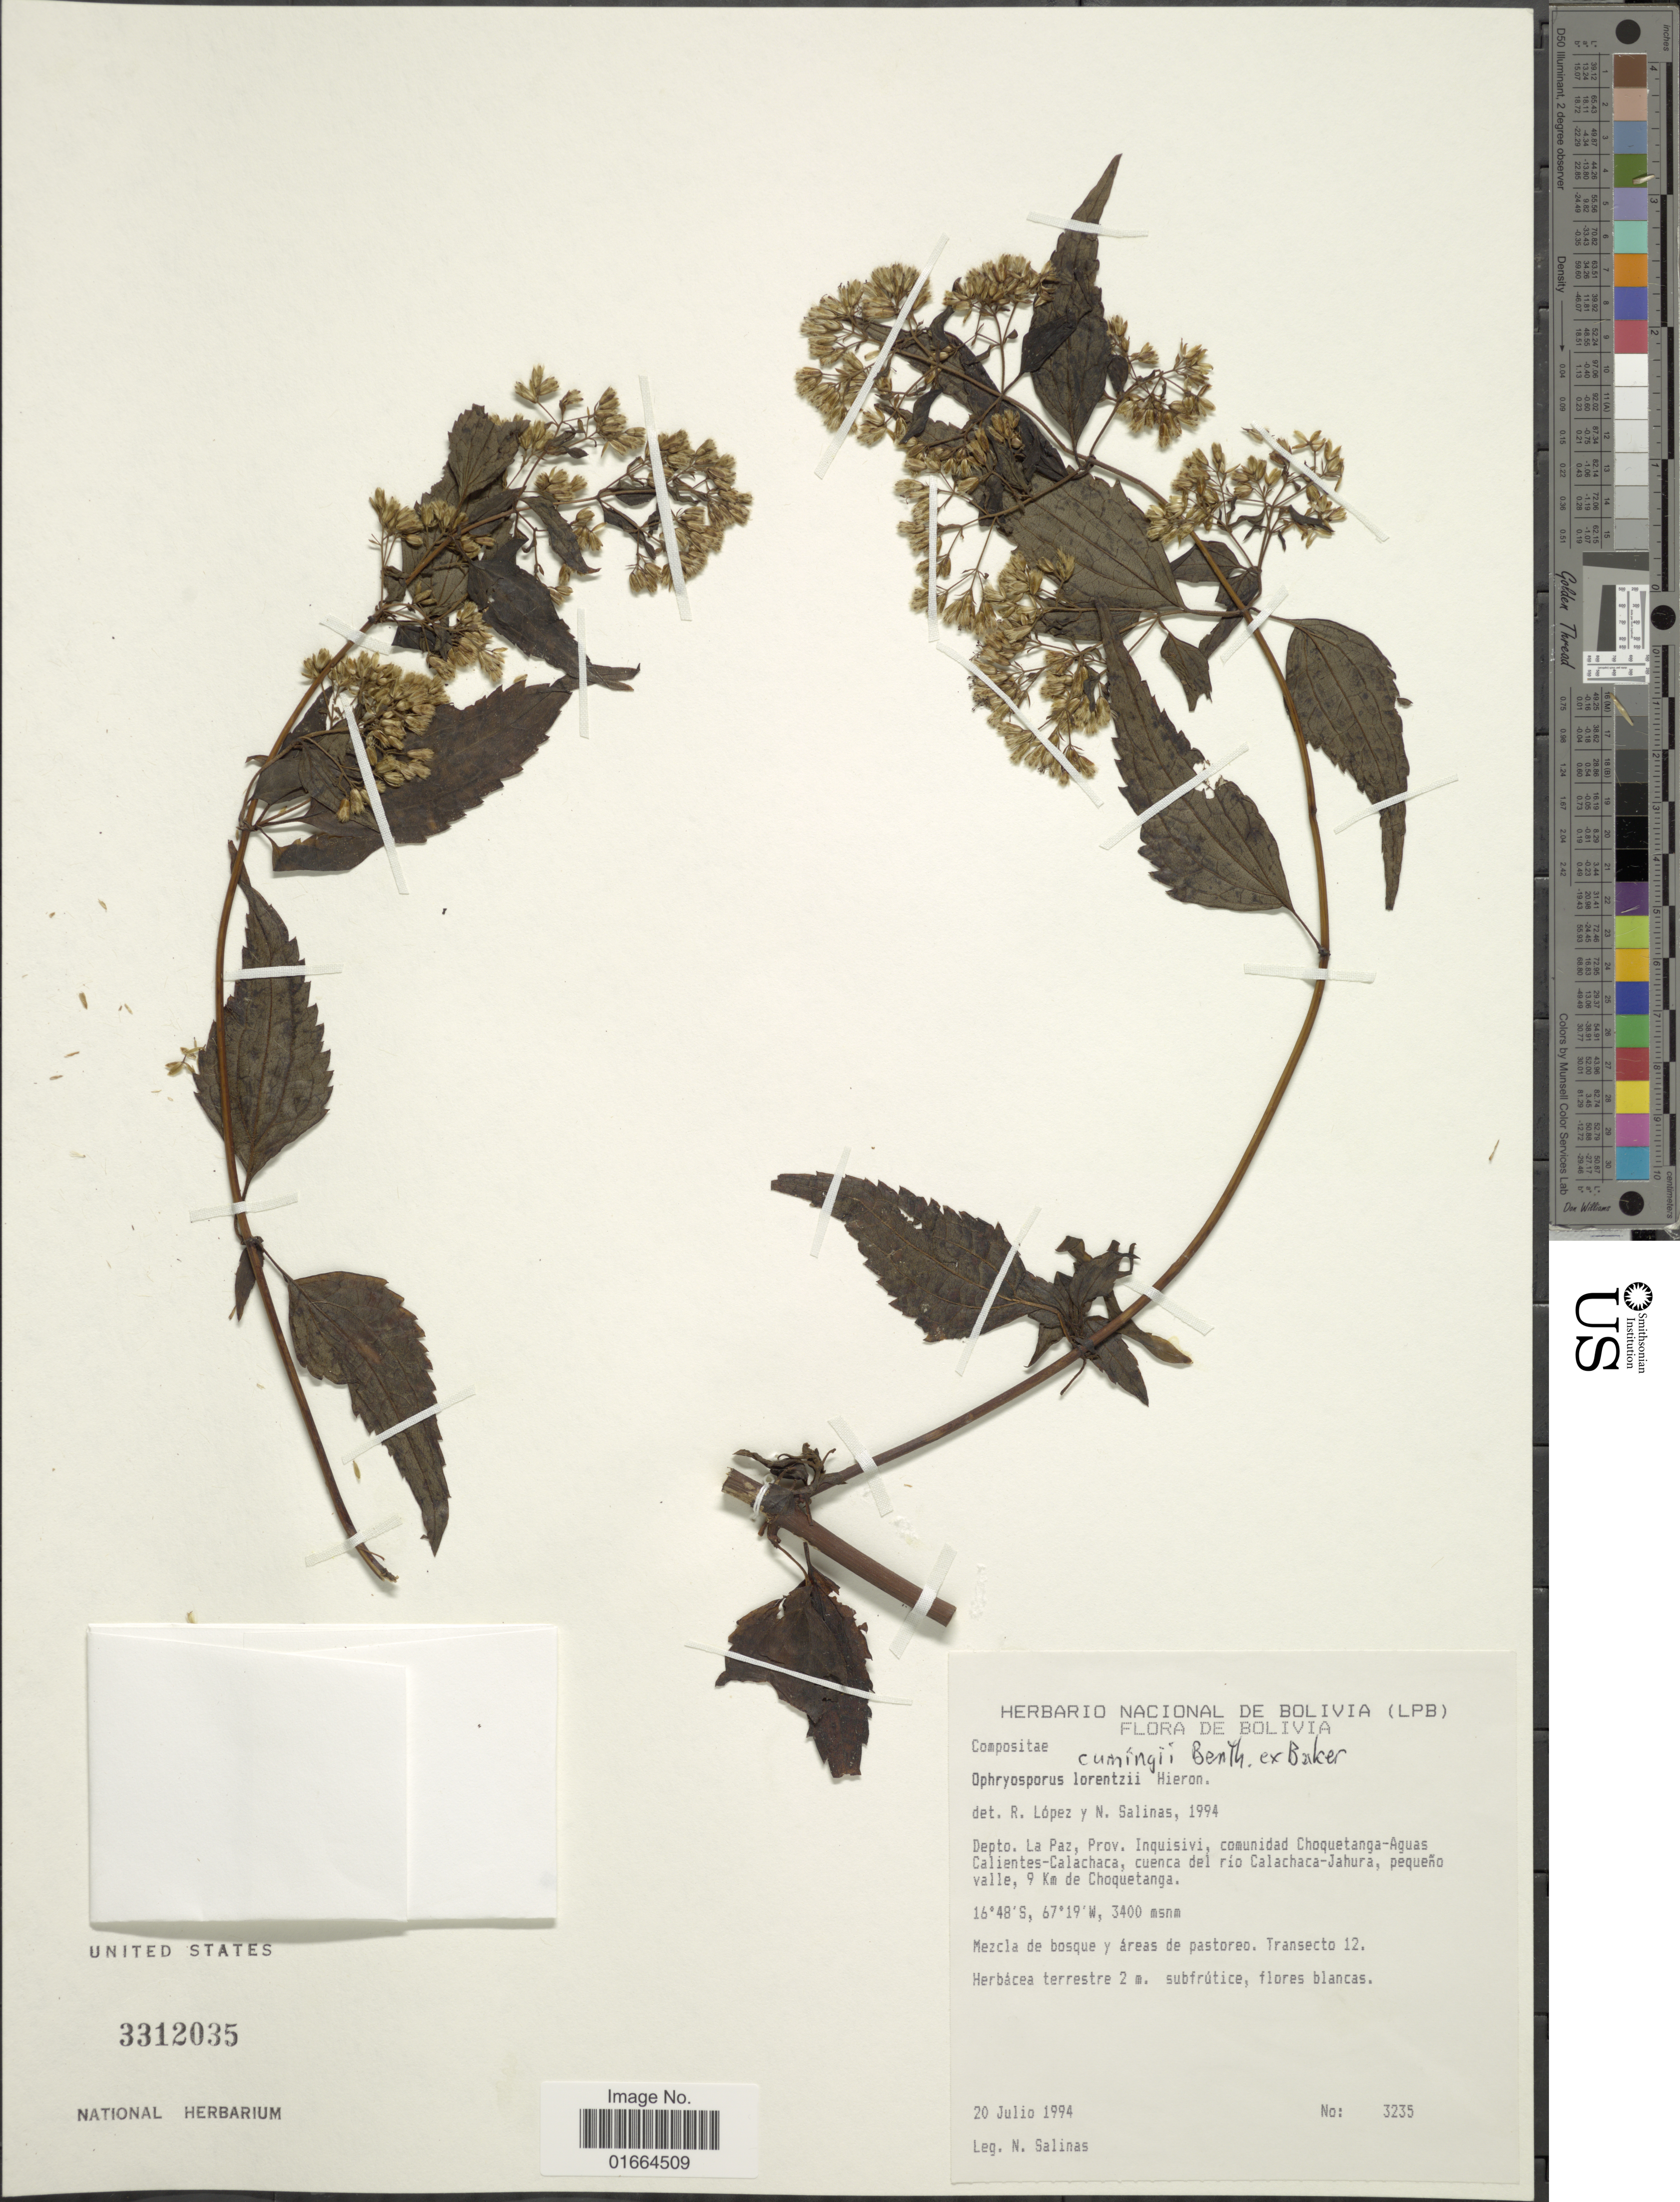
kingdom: Plantae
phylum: Tracheophyta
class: Magnoliopsida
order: Asterales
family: Asteraceae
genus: Ophryosporus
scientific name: Ophryosporus cumingii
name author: (Sch. Bip.) Benth.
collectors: N. Salinas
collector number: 3235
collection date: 1994-07-20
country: Bolivia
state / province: La Paz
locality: Depto. La Paz, Prov. Inquisivi, comunidad Choquetanga-Aguas Calientes-Calachaca, cuenca del rio Calachaca-Jahura, pequeno valle, 9 Km de Choquetanga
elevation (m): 3400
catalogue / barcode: US 3312035